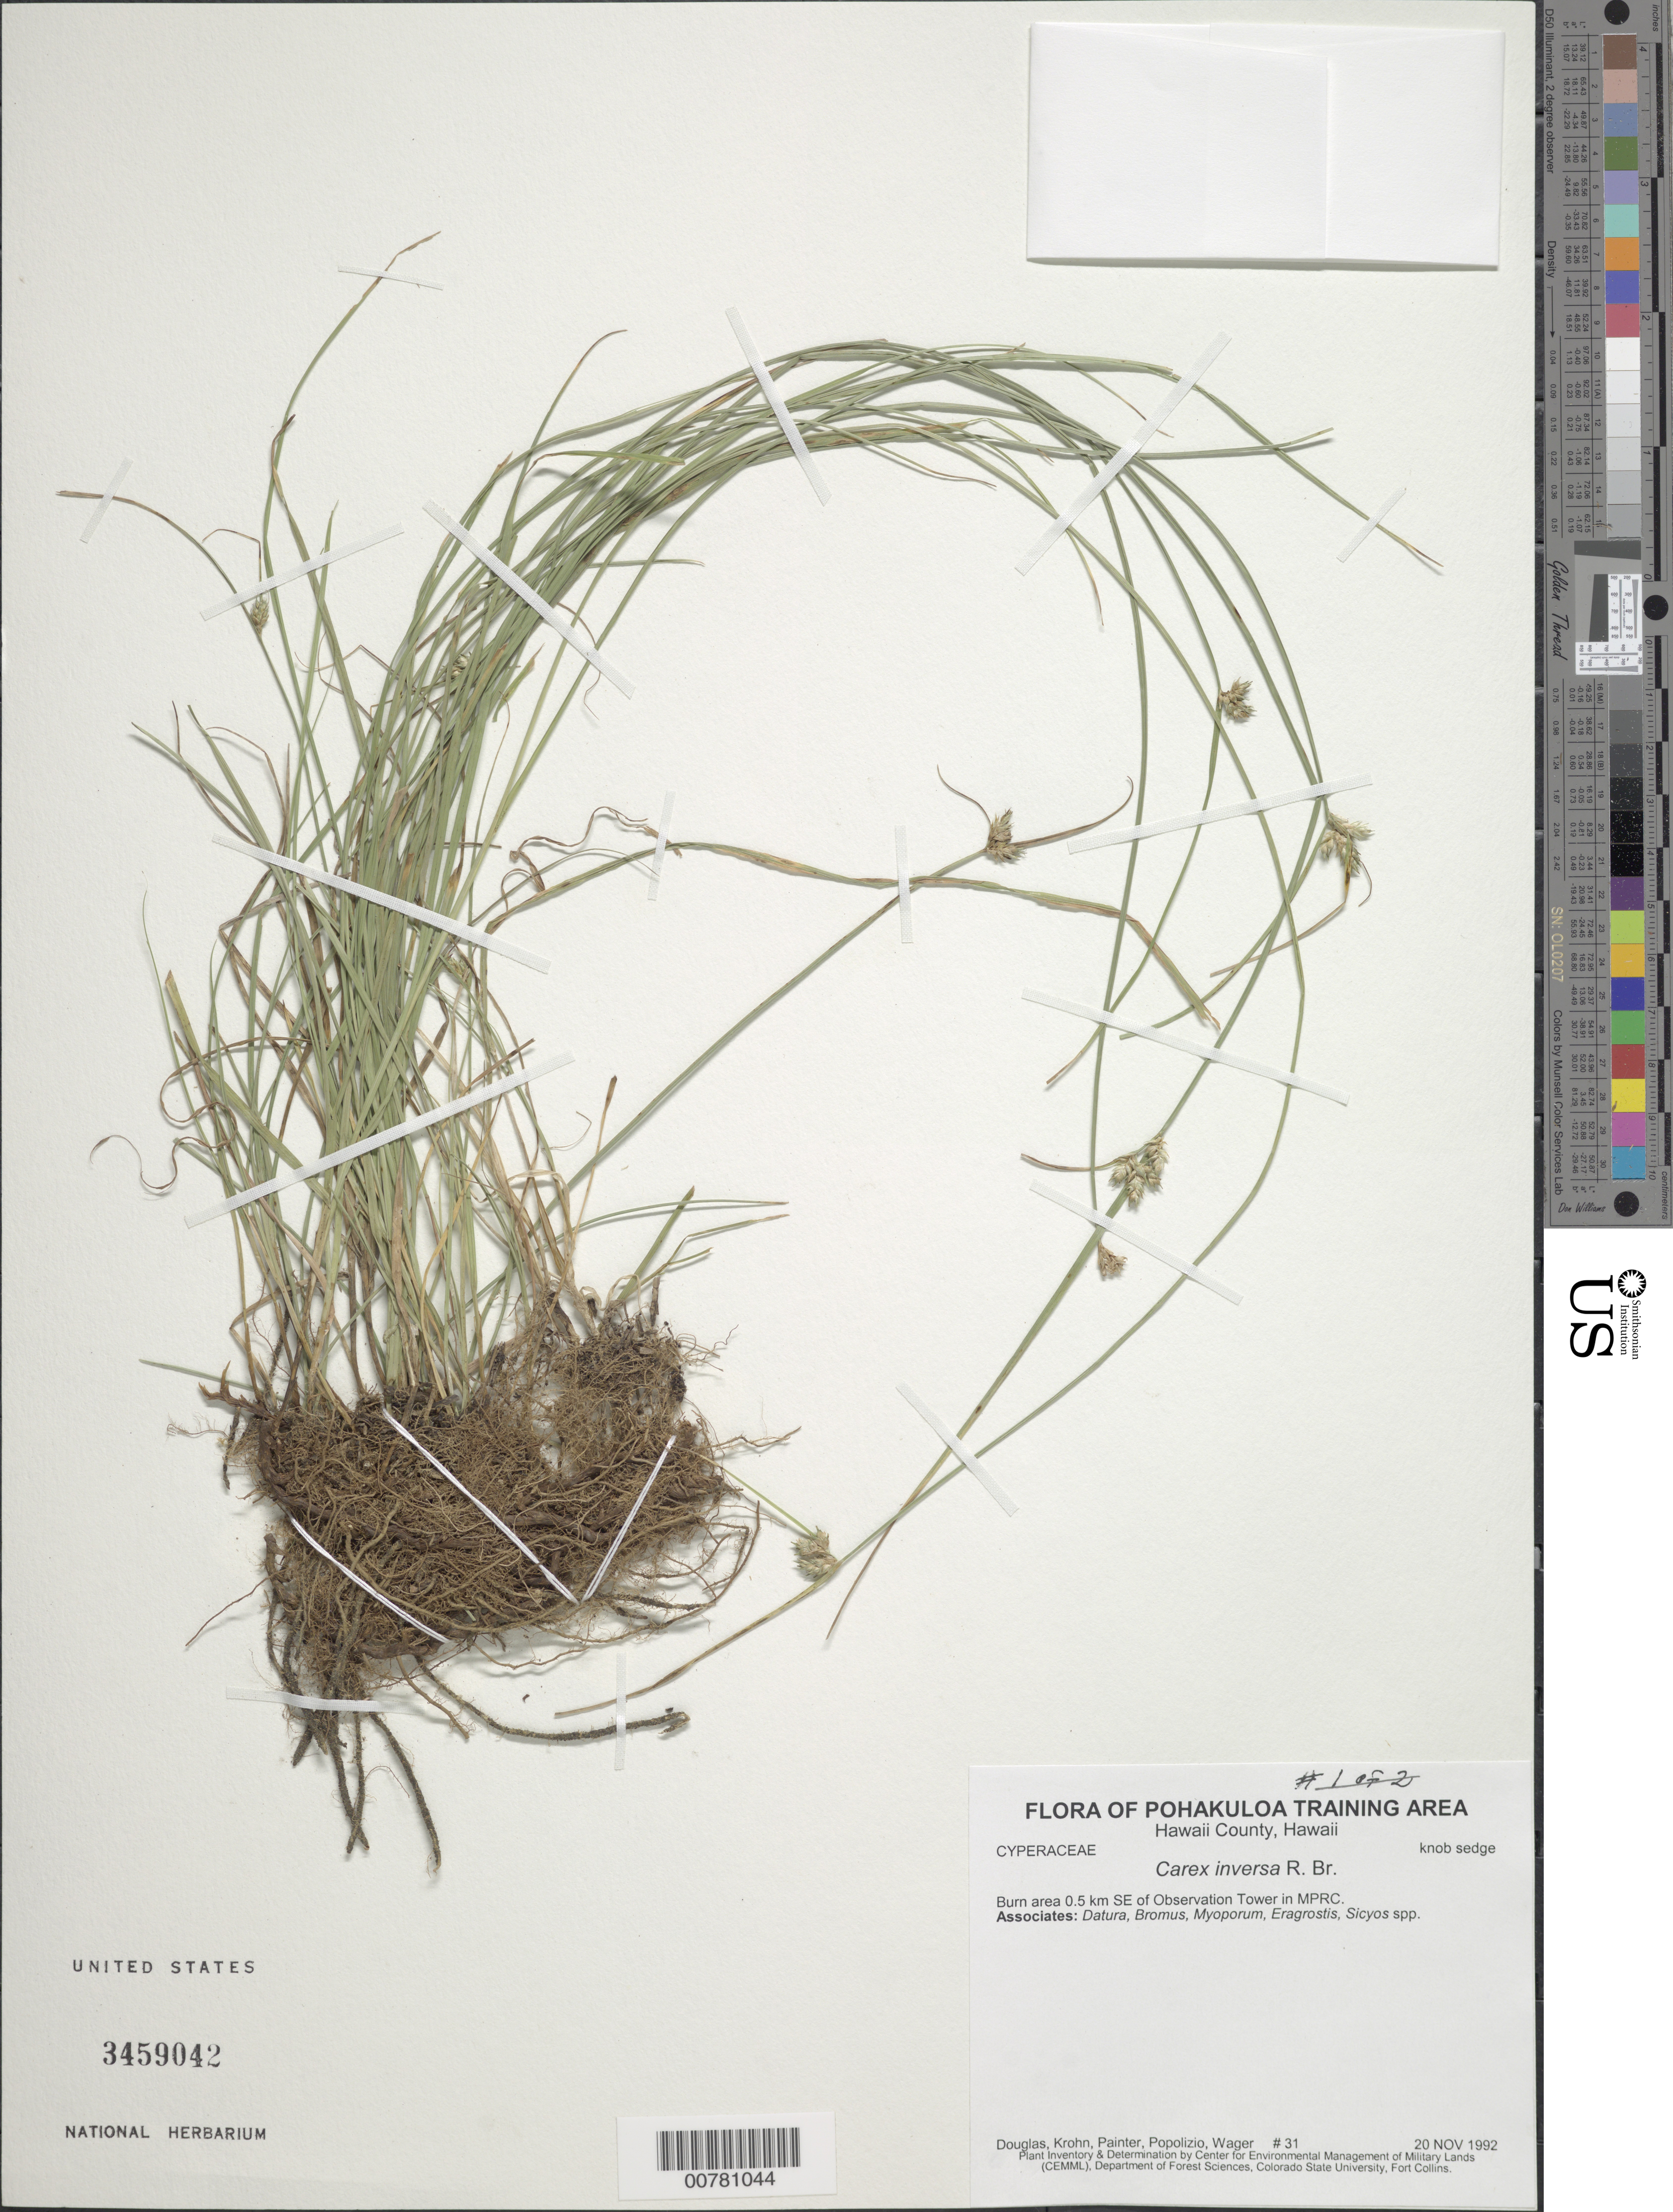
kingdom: Plantae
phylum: Tracheophyta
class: Liliopsida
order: Poales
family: Cyperaceae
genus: Carex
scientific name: Carex inversa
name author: R. Br.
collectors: P. Douglas, V. Krohn, L. Painter, C. Popolizio & Wager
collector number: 31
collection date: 1992-11-20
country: United States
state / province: Hawaii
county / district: Hawaii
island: Hawaii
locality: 0.5 km SE of Observation Tower in MPRC.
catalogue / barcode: US 3459042